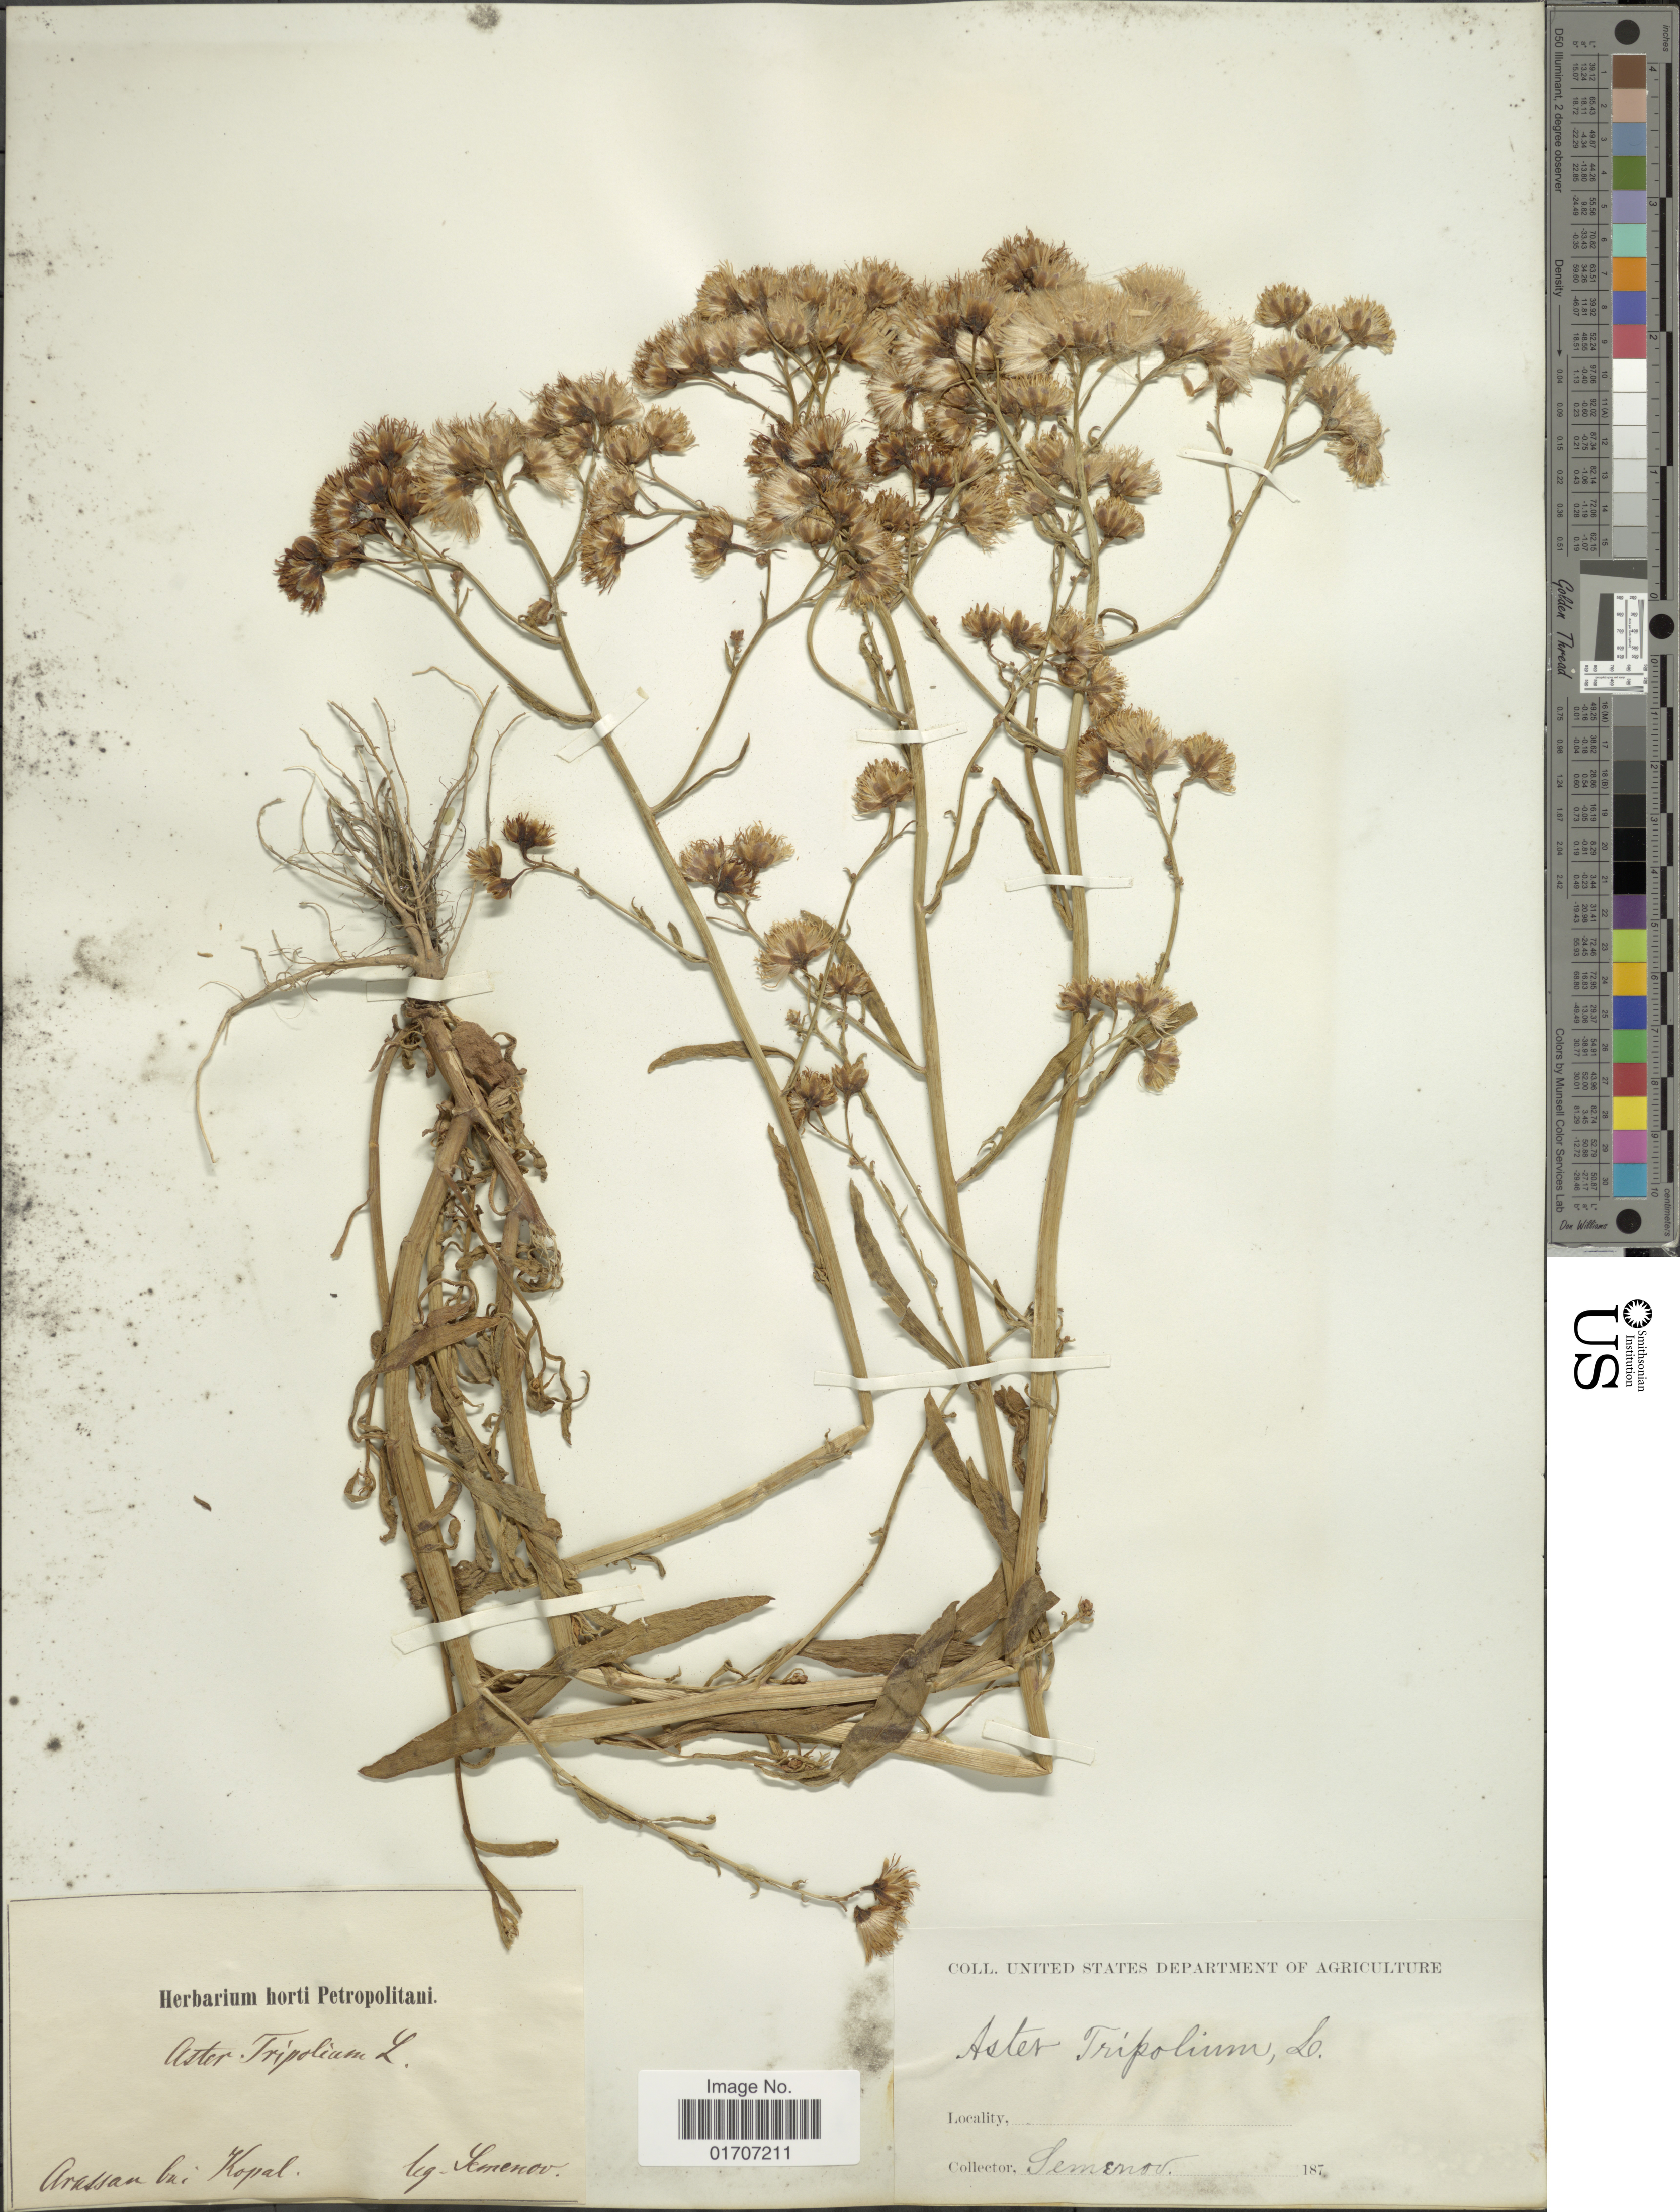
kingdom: Plantae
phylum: Tracheophyta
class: Magnoliopsida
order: Asterales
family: Asteraceae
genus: Tripolium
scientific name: Tripolium pannonicum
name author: (Jacq.) Dobrocz.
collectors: -- Semenov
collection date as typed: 187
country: Kazakhstan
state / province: Almaty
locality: Arassan (Arasan) bei Kopal.